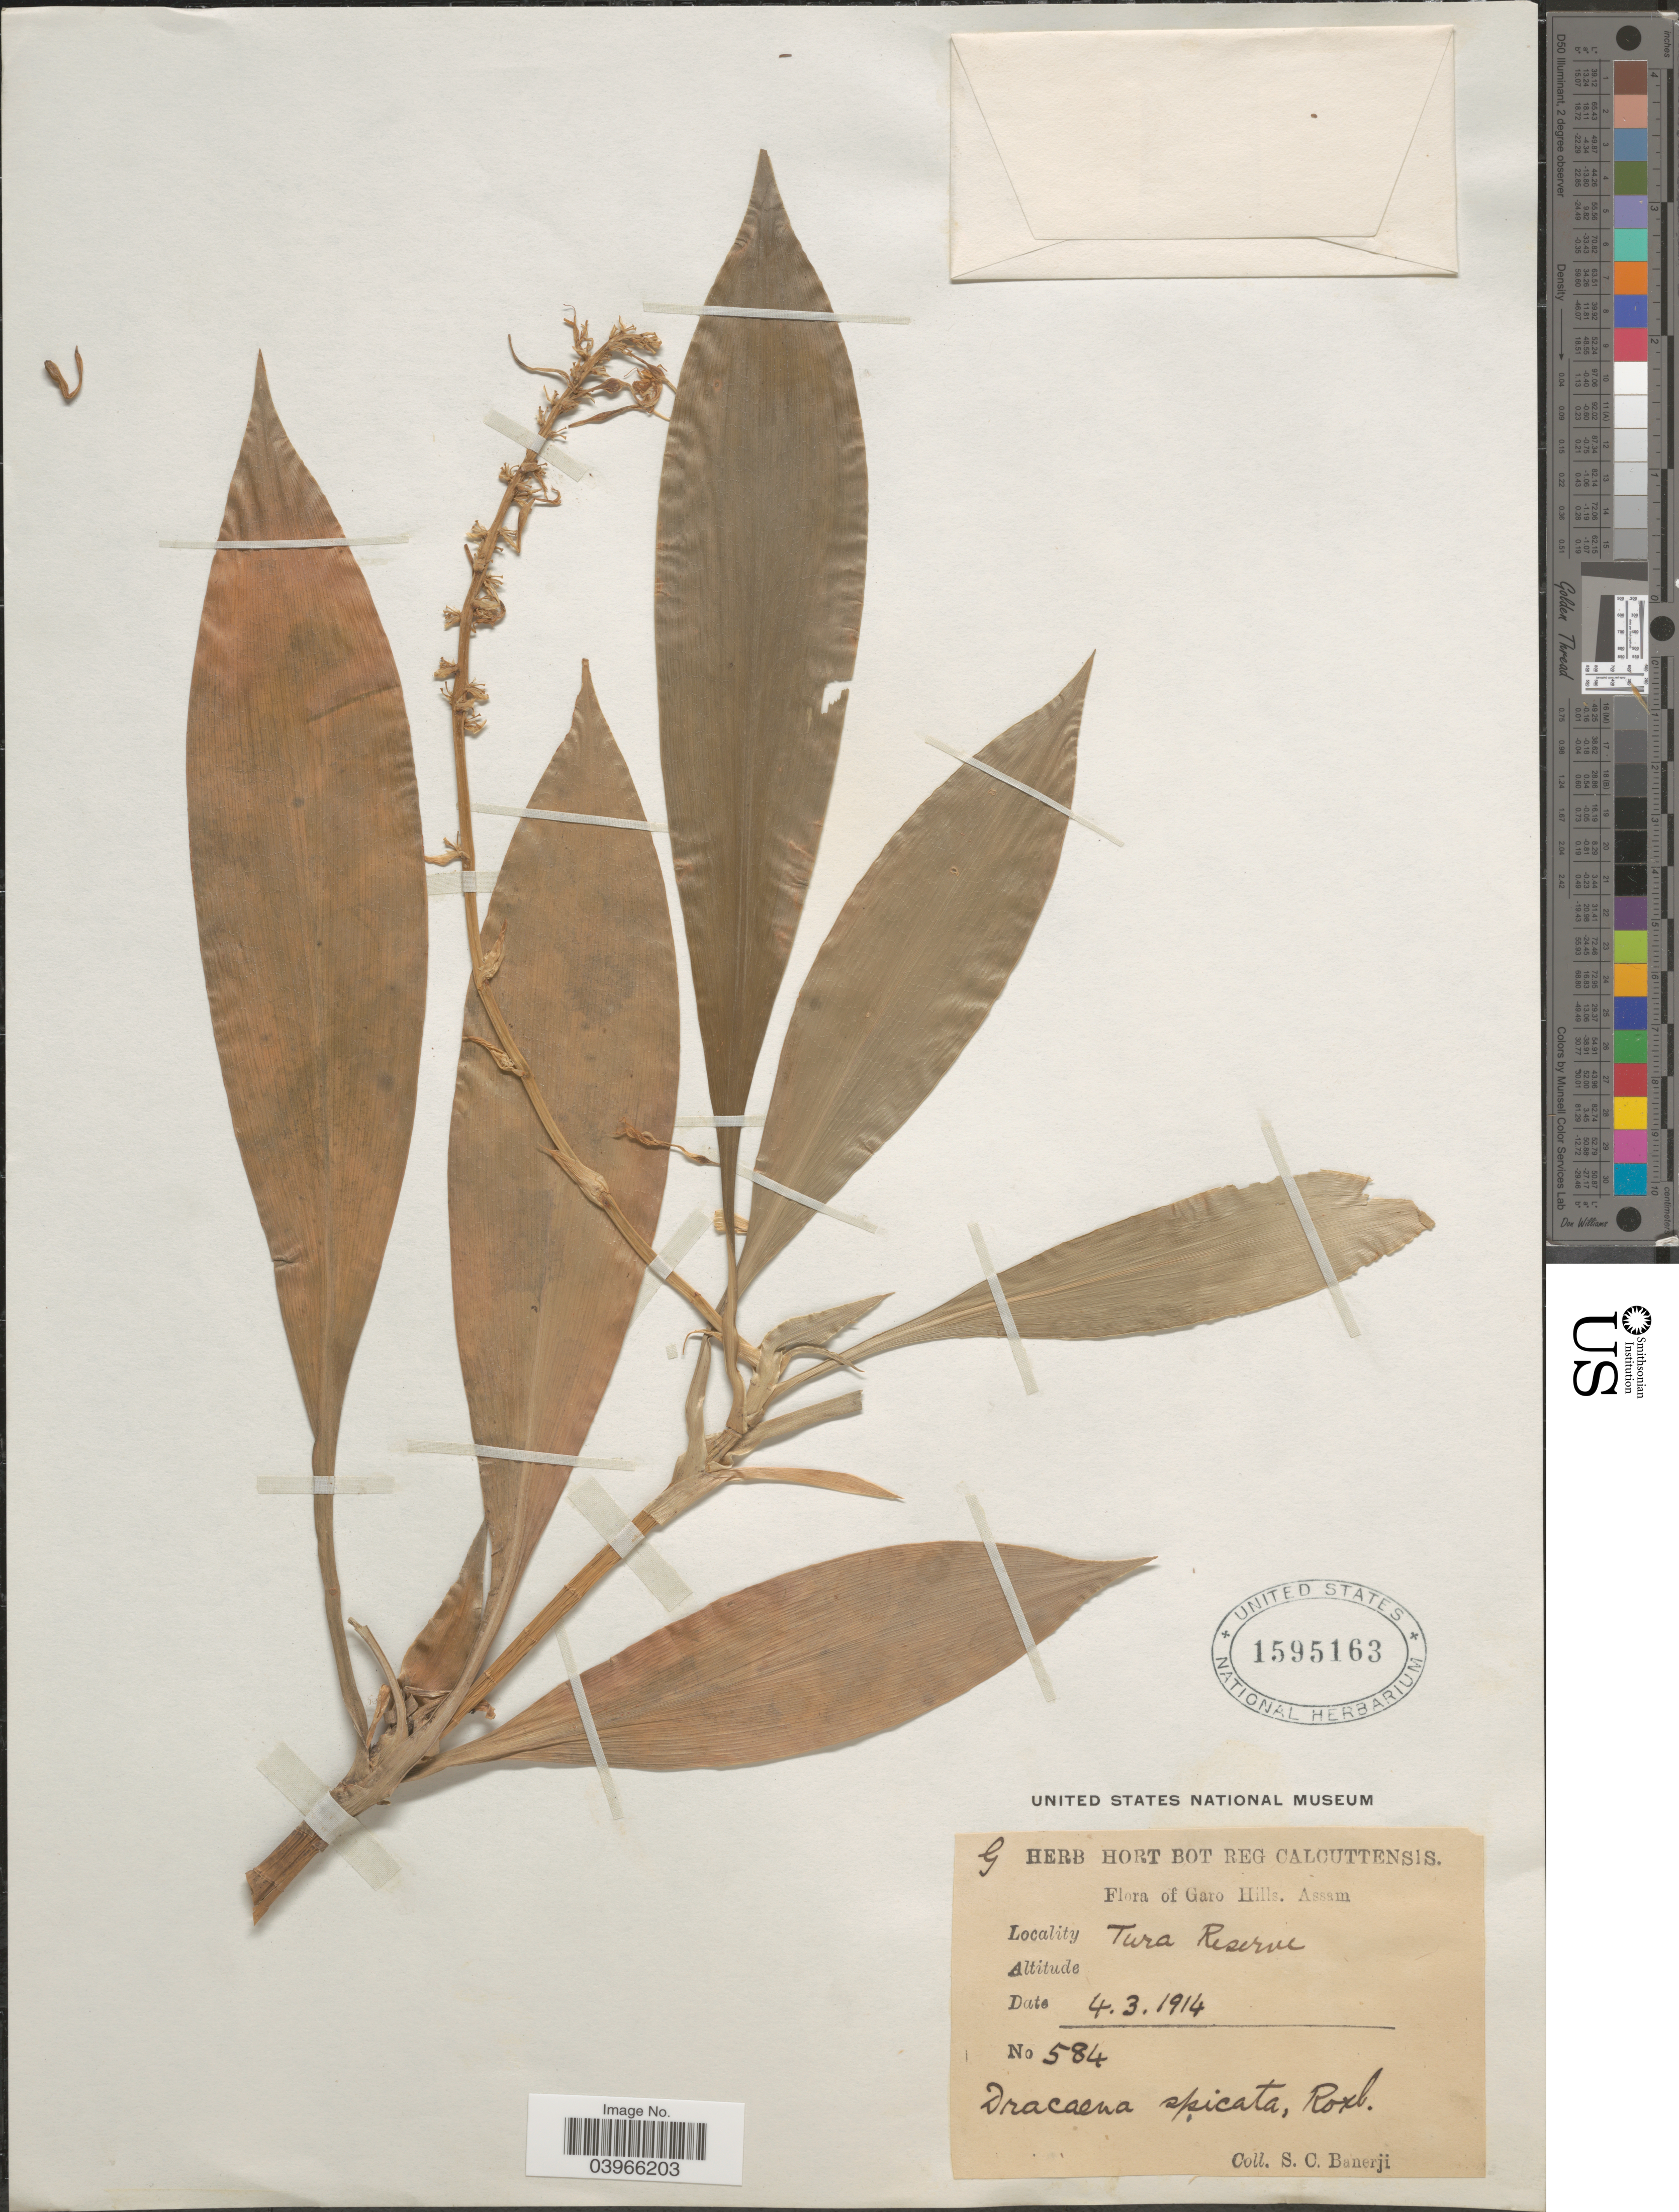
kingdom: Plantae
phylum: Tracheophyta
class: Liliopsida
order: Asparagales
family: Asparagaceae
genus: Dracaena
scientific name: Dracaena spicata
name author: Roxb.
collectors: S. Banerji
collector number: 584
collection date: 1914-03-04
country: India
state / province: Meghalaya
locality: Garo Hills. Tura Reserve.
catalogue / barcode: US 1595163